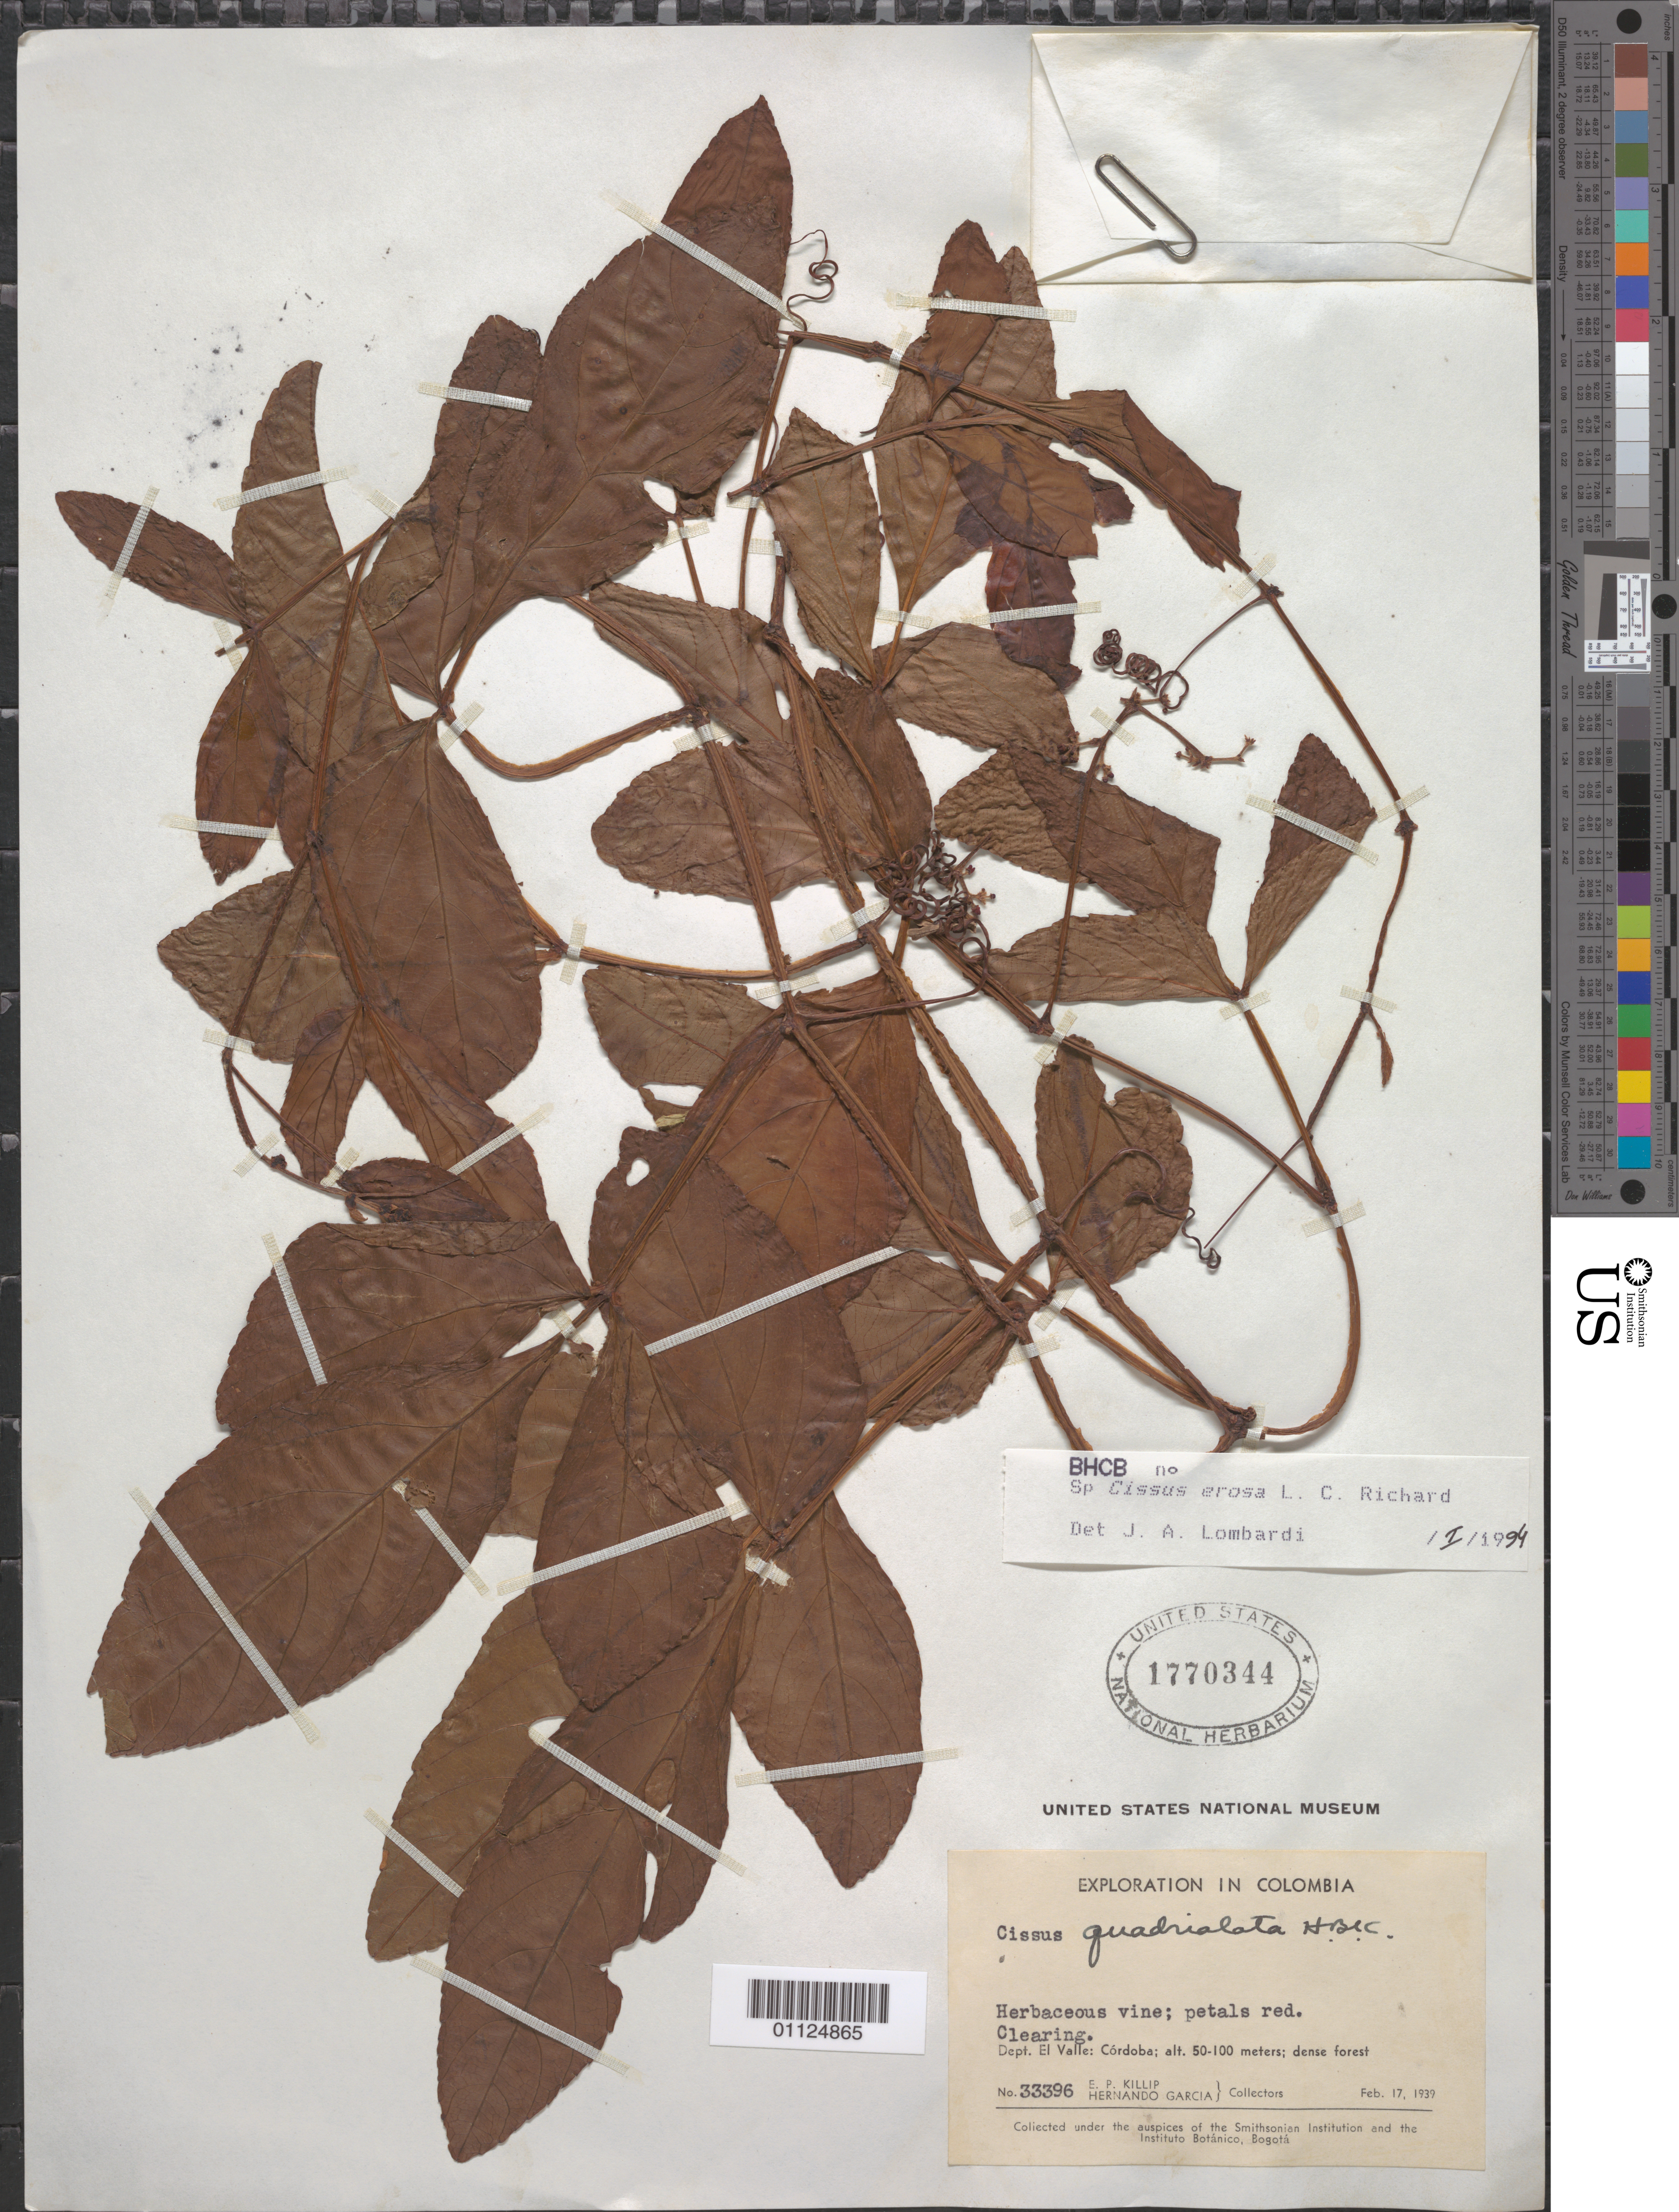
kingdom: Plantae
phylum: Tracheophyta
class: Magnoliopsida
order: Vitales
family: Vitaceae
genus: Cissus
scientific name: Cissus erosa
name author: Rich.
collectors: E. P. Killip & H. García Barriga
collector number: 33396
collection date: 1939-02-17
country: Colombia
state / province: Valle del Cauca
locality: Cordoba.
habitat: Herbaceous vine. Clearing. Dense forest.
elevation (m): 50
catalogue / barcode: US 1770344